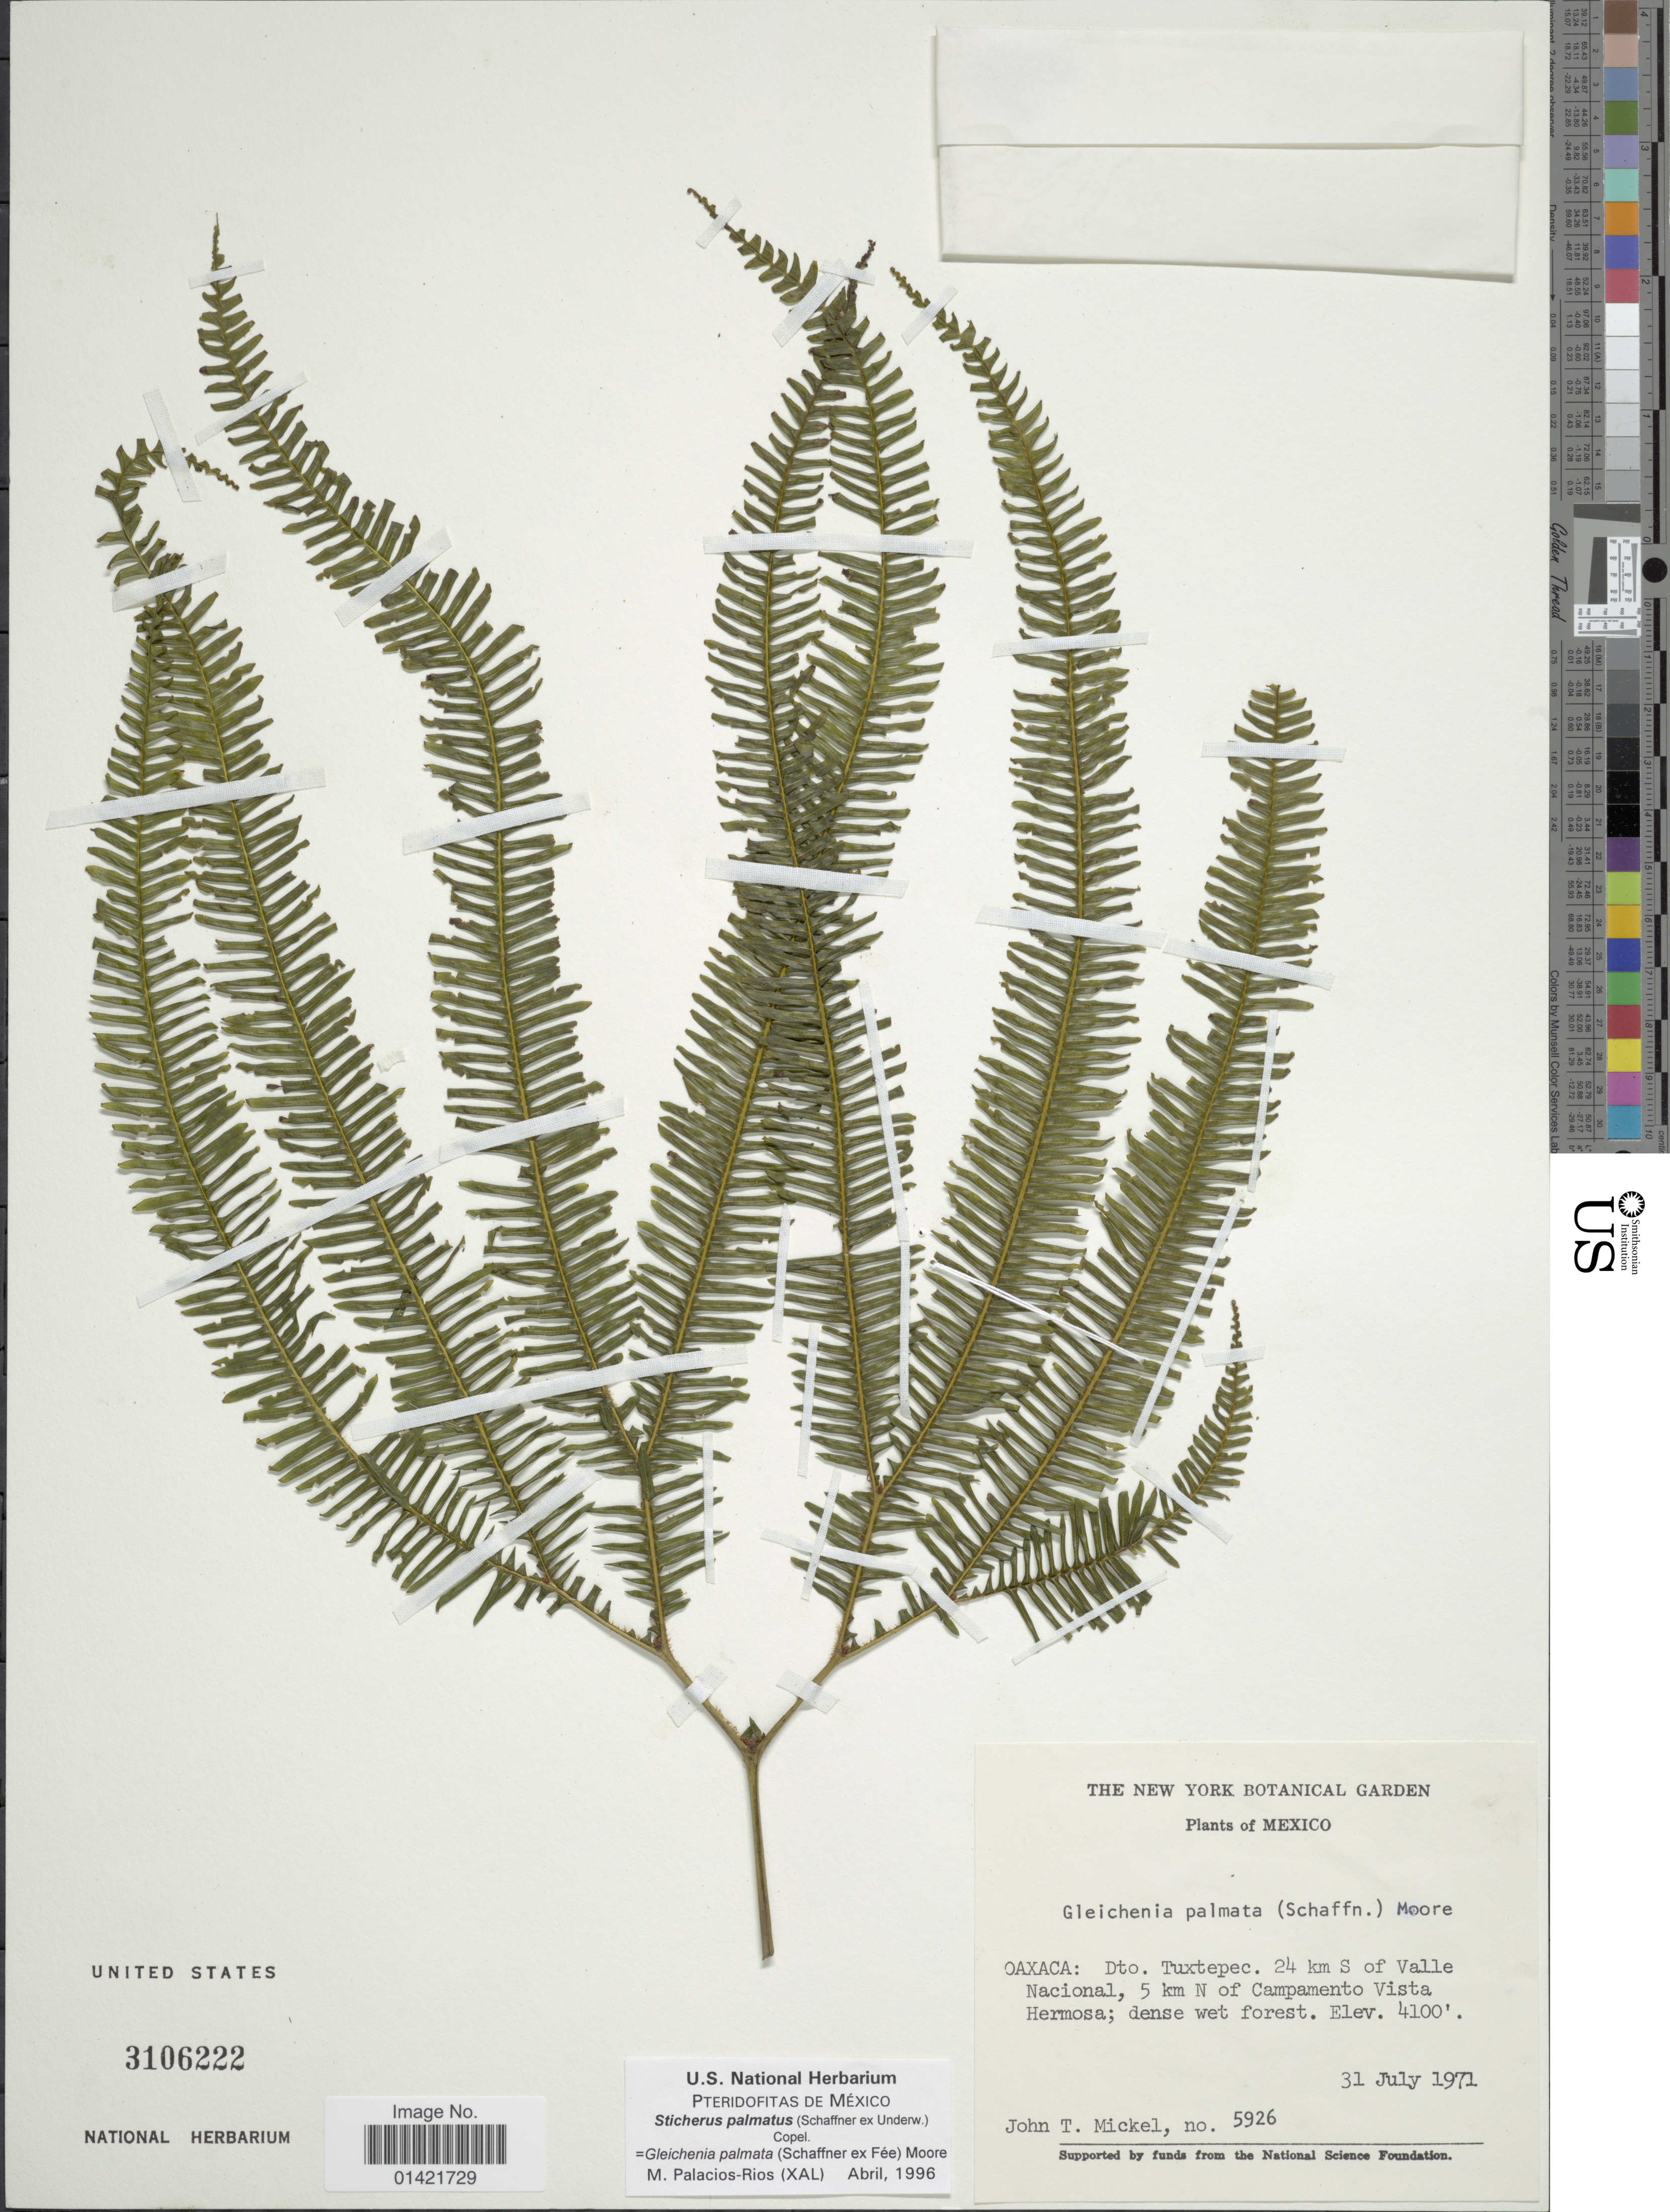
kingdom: Plantae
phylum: Tracheophyta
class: Polypodiopsida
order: Gleicheniales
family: Gleicheniaceae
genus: Sticherus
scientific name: Sticherus furcatus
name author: (L.) Ching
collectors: J. T. Mickel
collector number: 5926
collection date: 1971-07-31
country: Mexico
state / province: Oaxaca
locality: Dto. Tuxtepec. 24 km S of Valle Nacional, 5 km N of Campamento Vista Hermosa.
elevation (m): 1250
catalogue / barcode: US 3106222